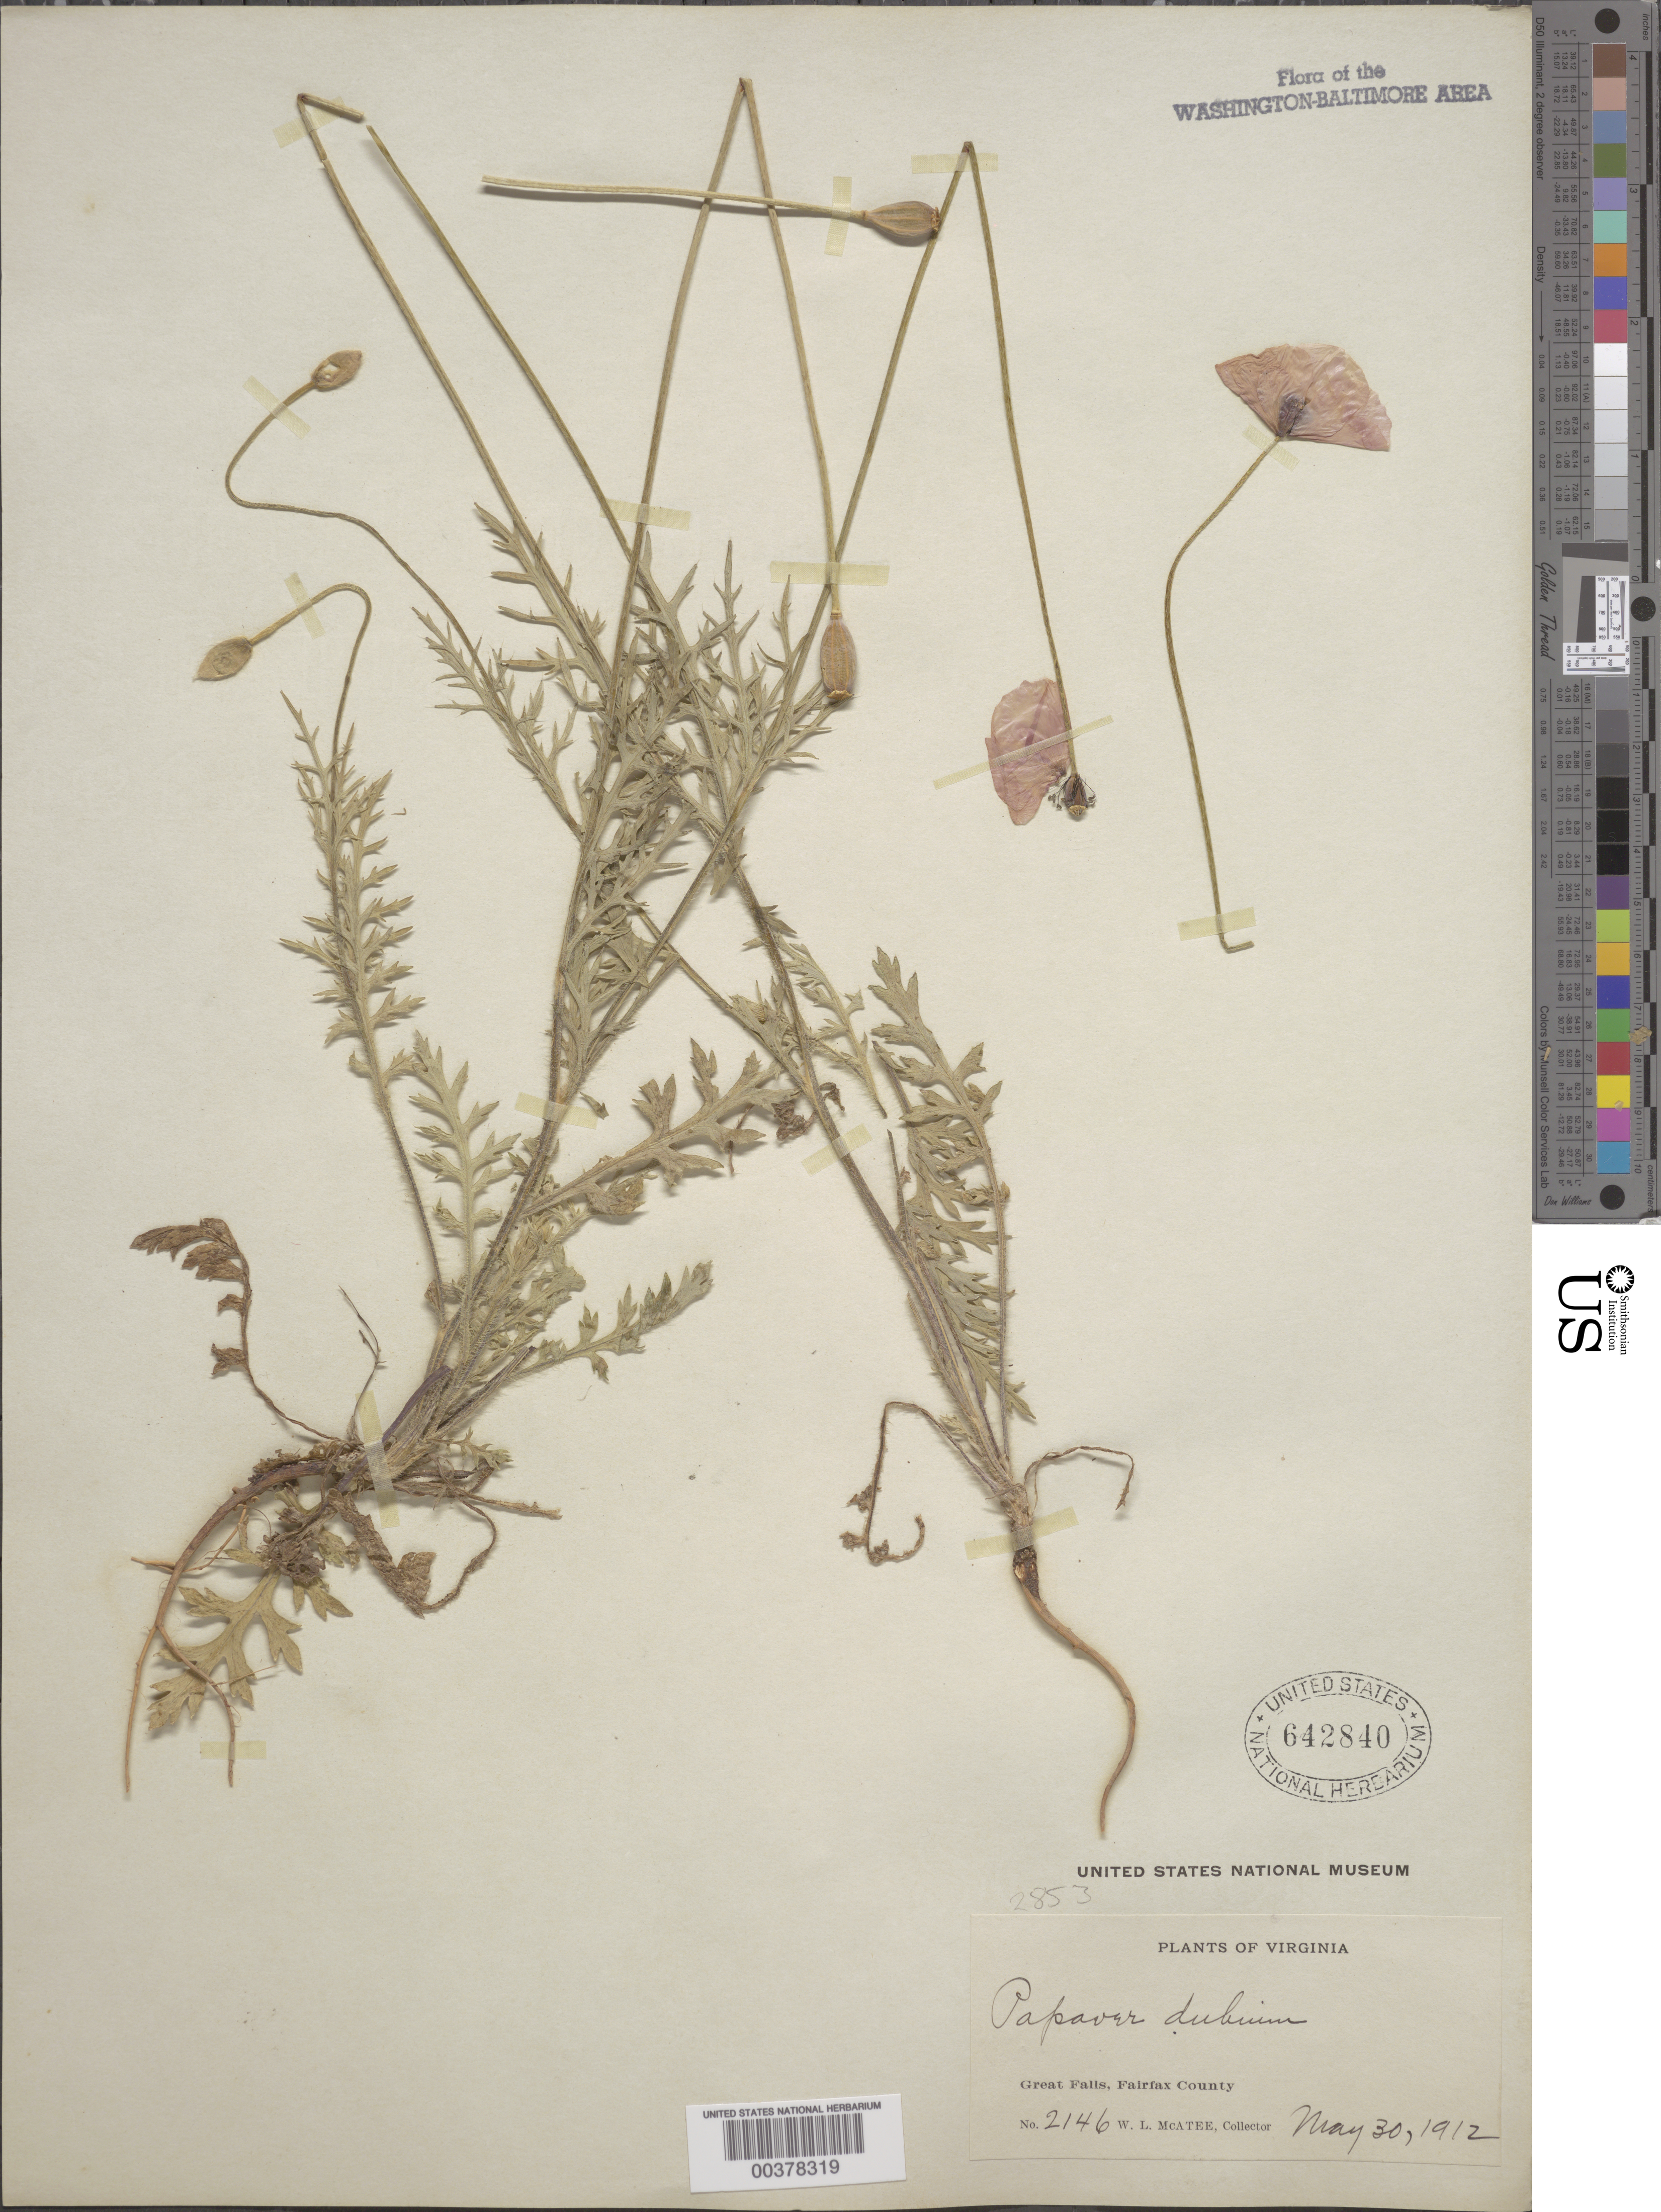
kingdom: Plantae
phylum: Tracheophyta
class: Magnoliopsida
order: Ranunculales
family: Papaveraceae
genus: Papaver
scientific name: Papaver dubium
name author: L.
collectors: W. McAtee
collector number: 2146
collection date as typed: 30 May 1912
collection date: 1912-05-30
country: United States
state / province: Virginia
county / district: Fairfax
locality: Great Falls C. and O. Canal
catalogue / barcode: US 642840